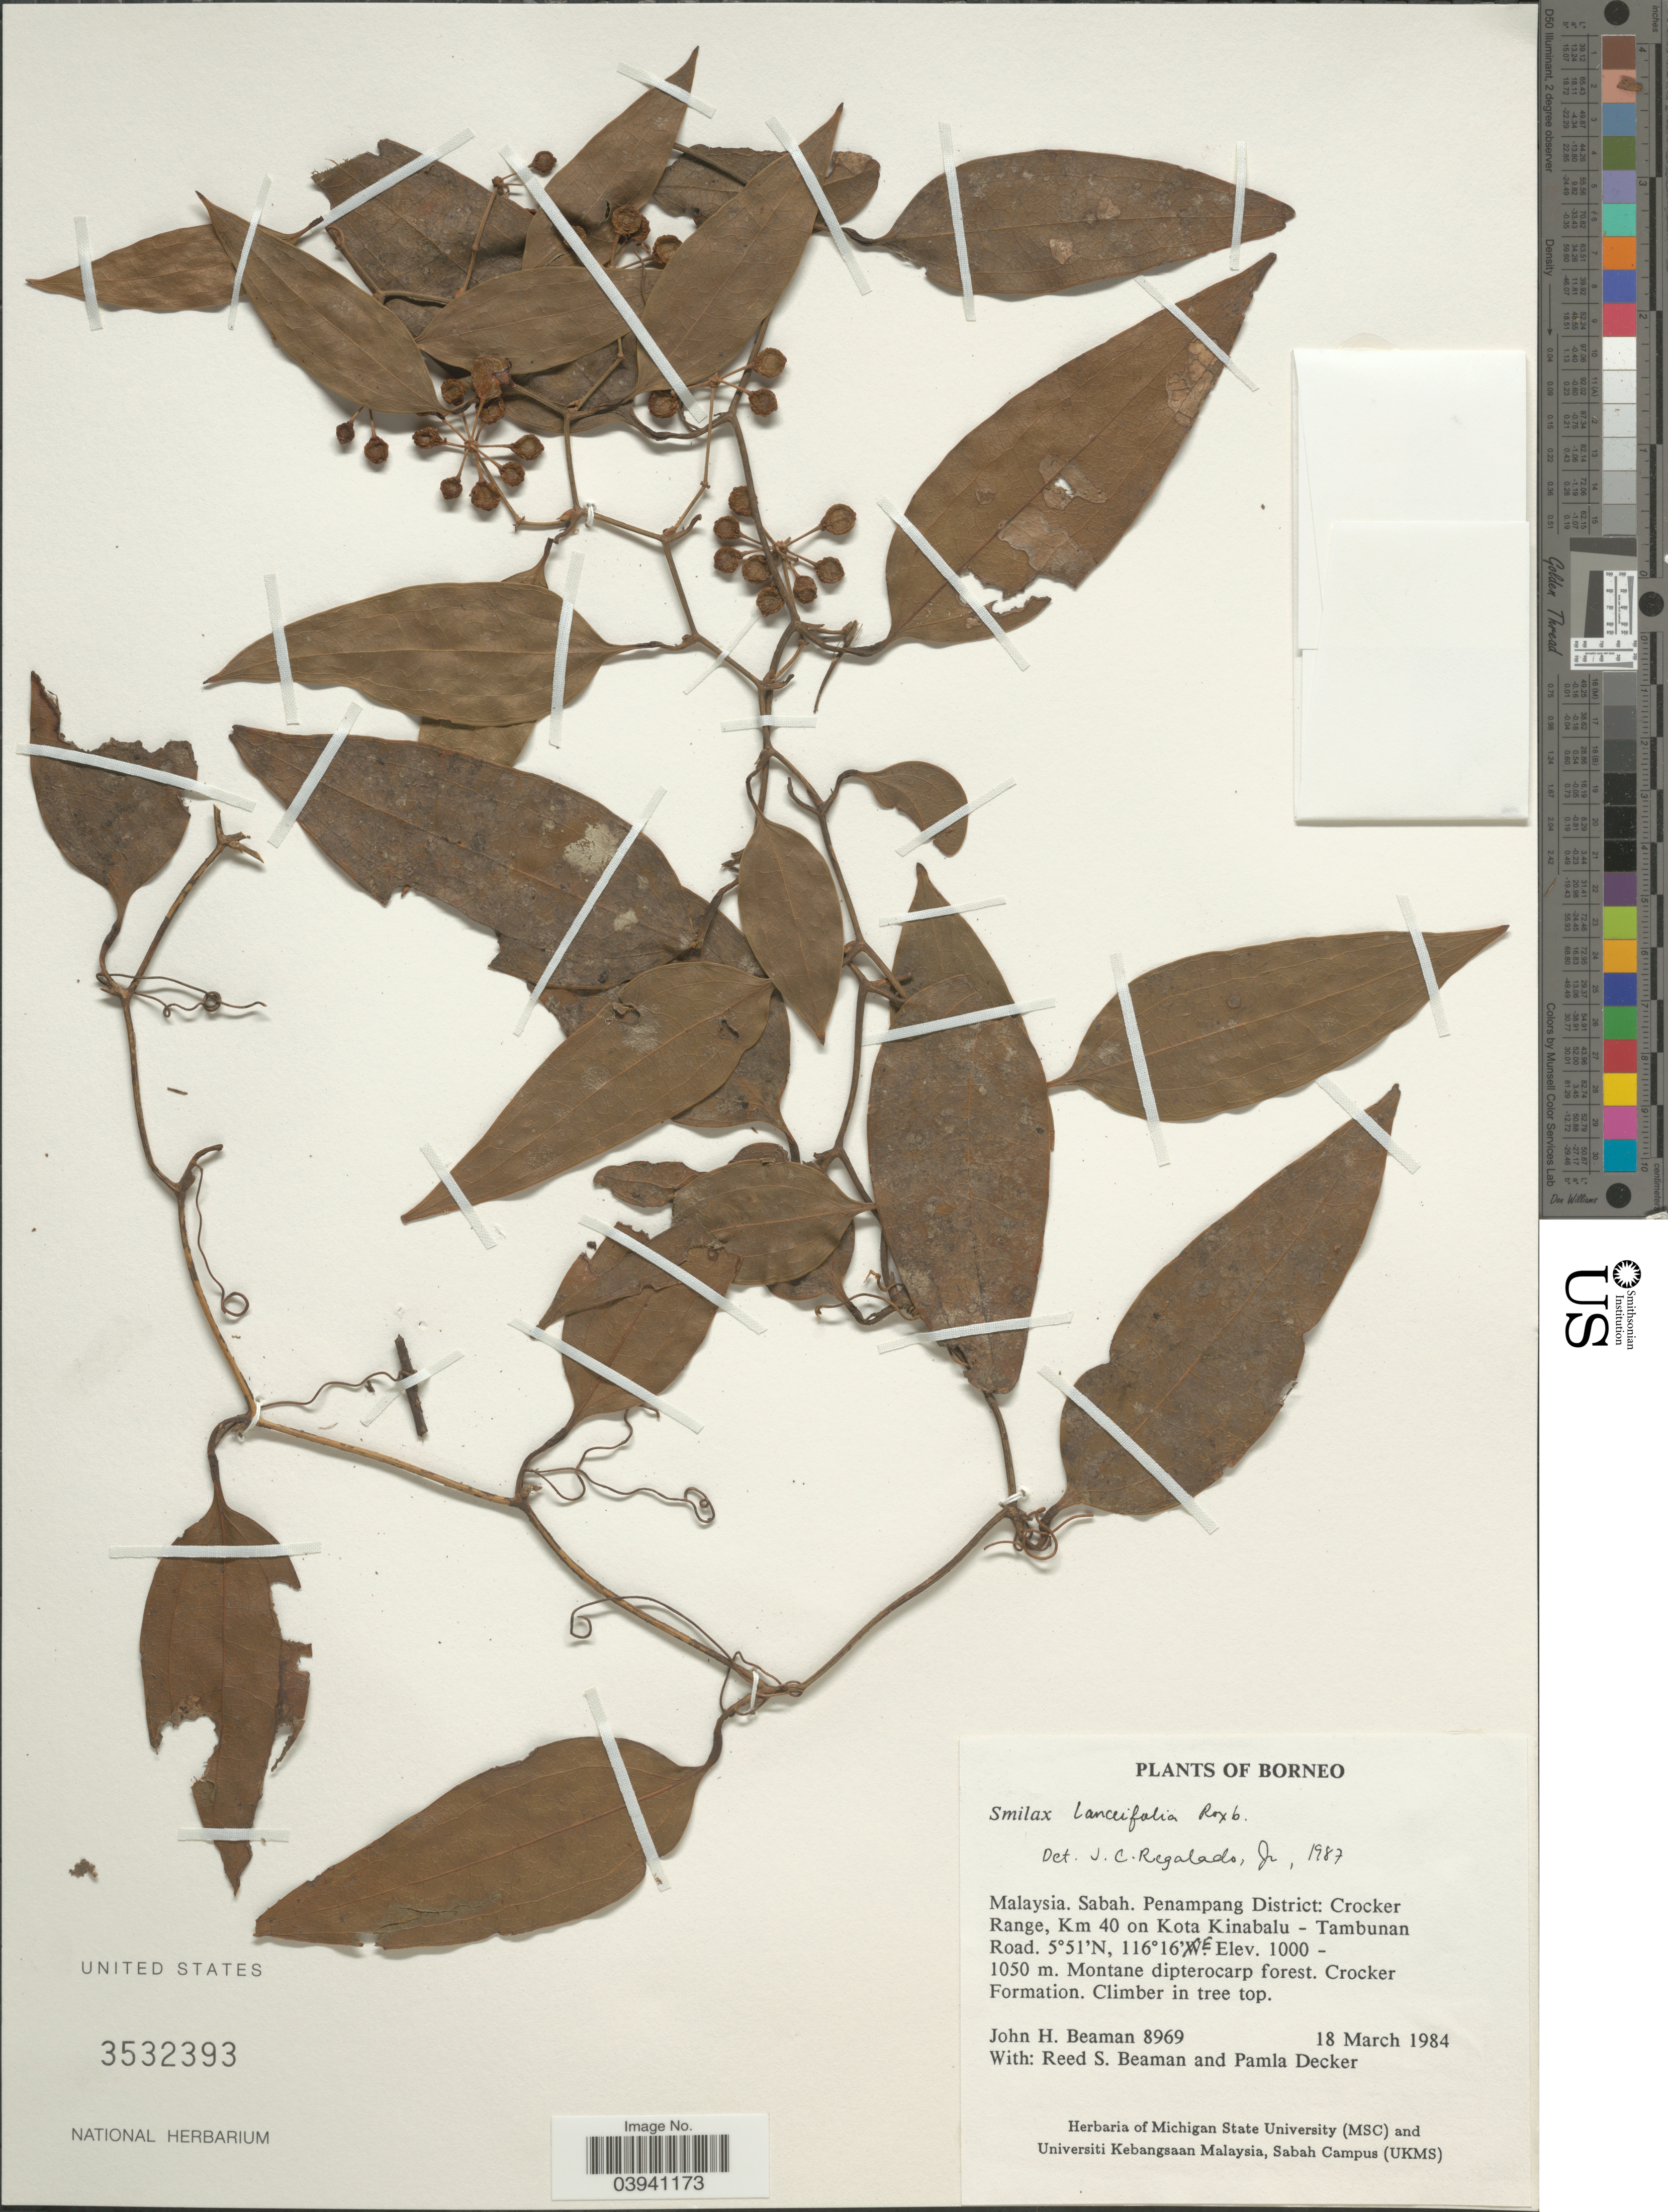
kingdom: Plantae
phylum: Tracheophyta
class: Liliopsida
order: Liliales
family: Smilacaceae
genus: Smilax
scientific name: Smilax lanceifolia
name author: Roxb.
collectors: J. H. Beaman, R. S. Beaman & P. Decker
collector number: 8969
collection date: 1984-03-18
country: Malaysia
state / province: Sabah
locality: Borneo. Penampang District: Crocker Range, Km 40 on Kota Kinabalu - Tambunan Road. Crocker Formation.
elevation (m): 1000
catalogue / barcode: US 3532393